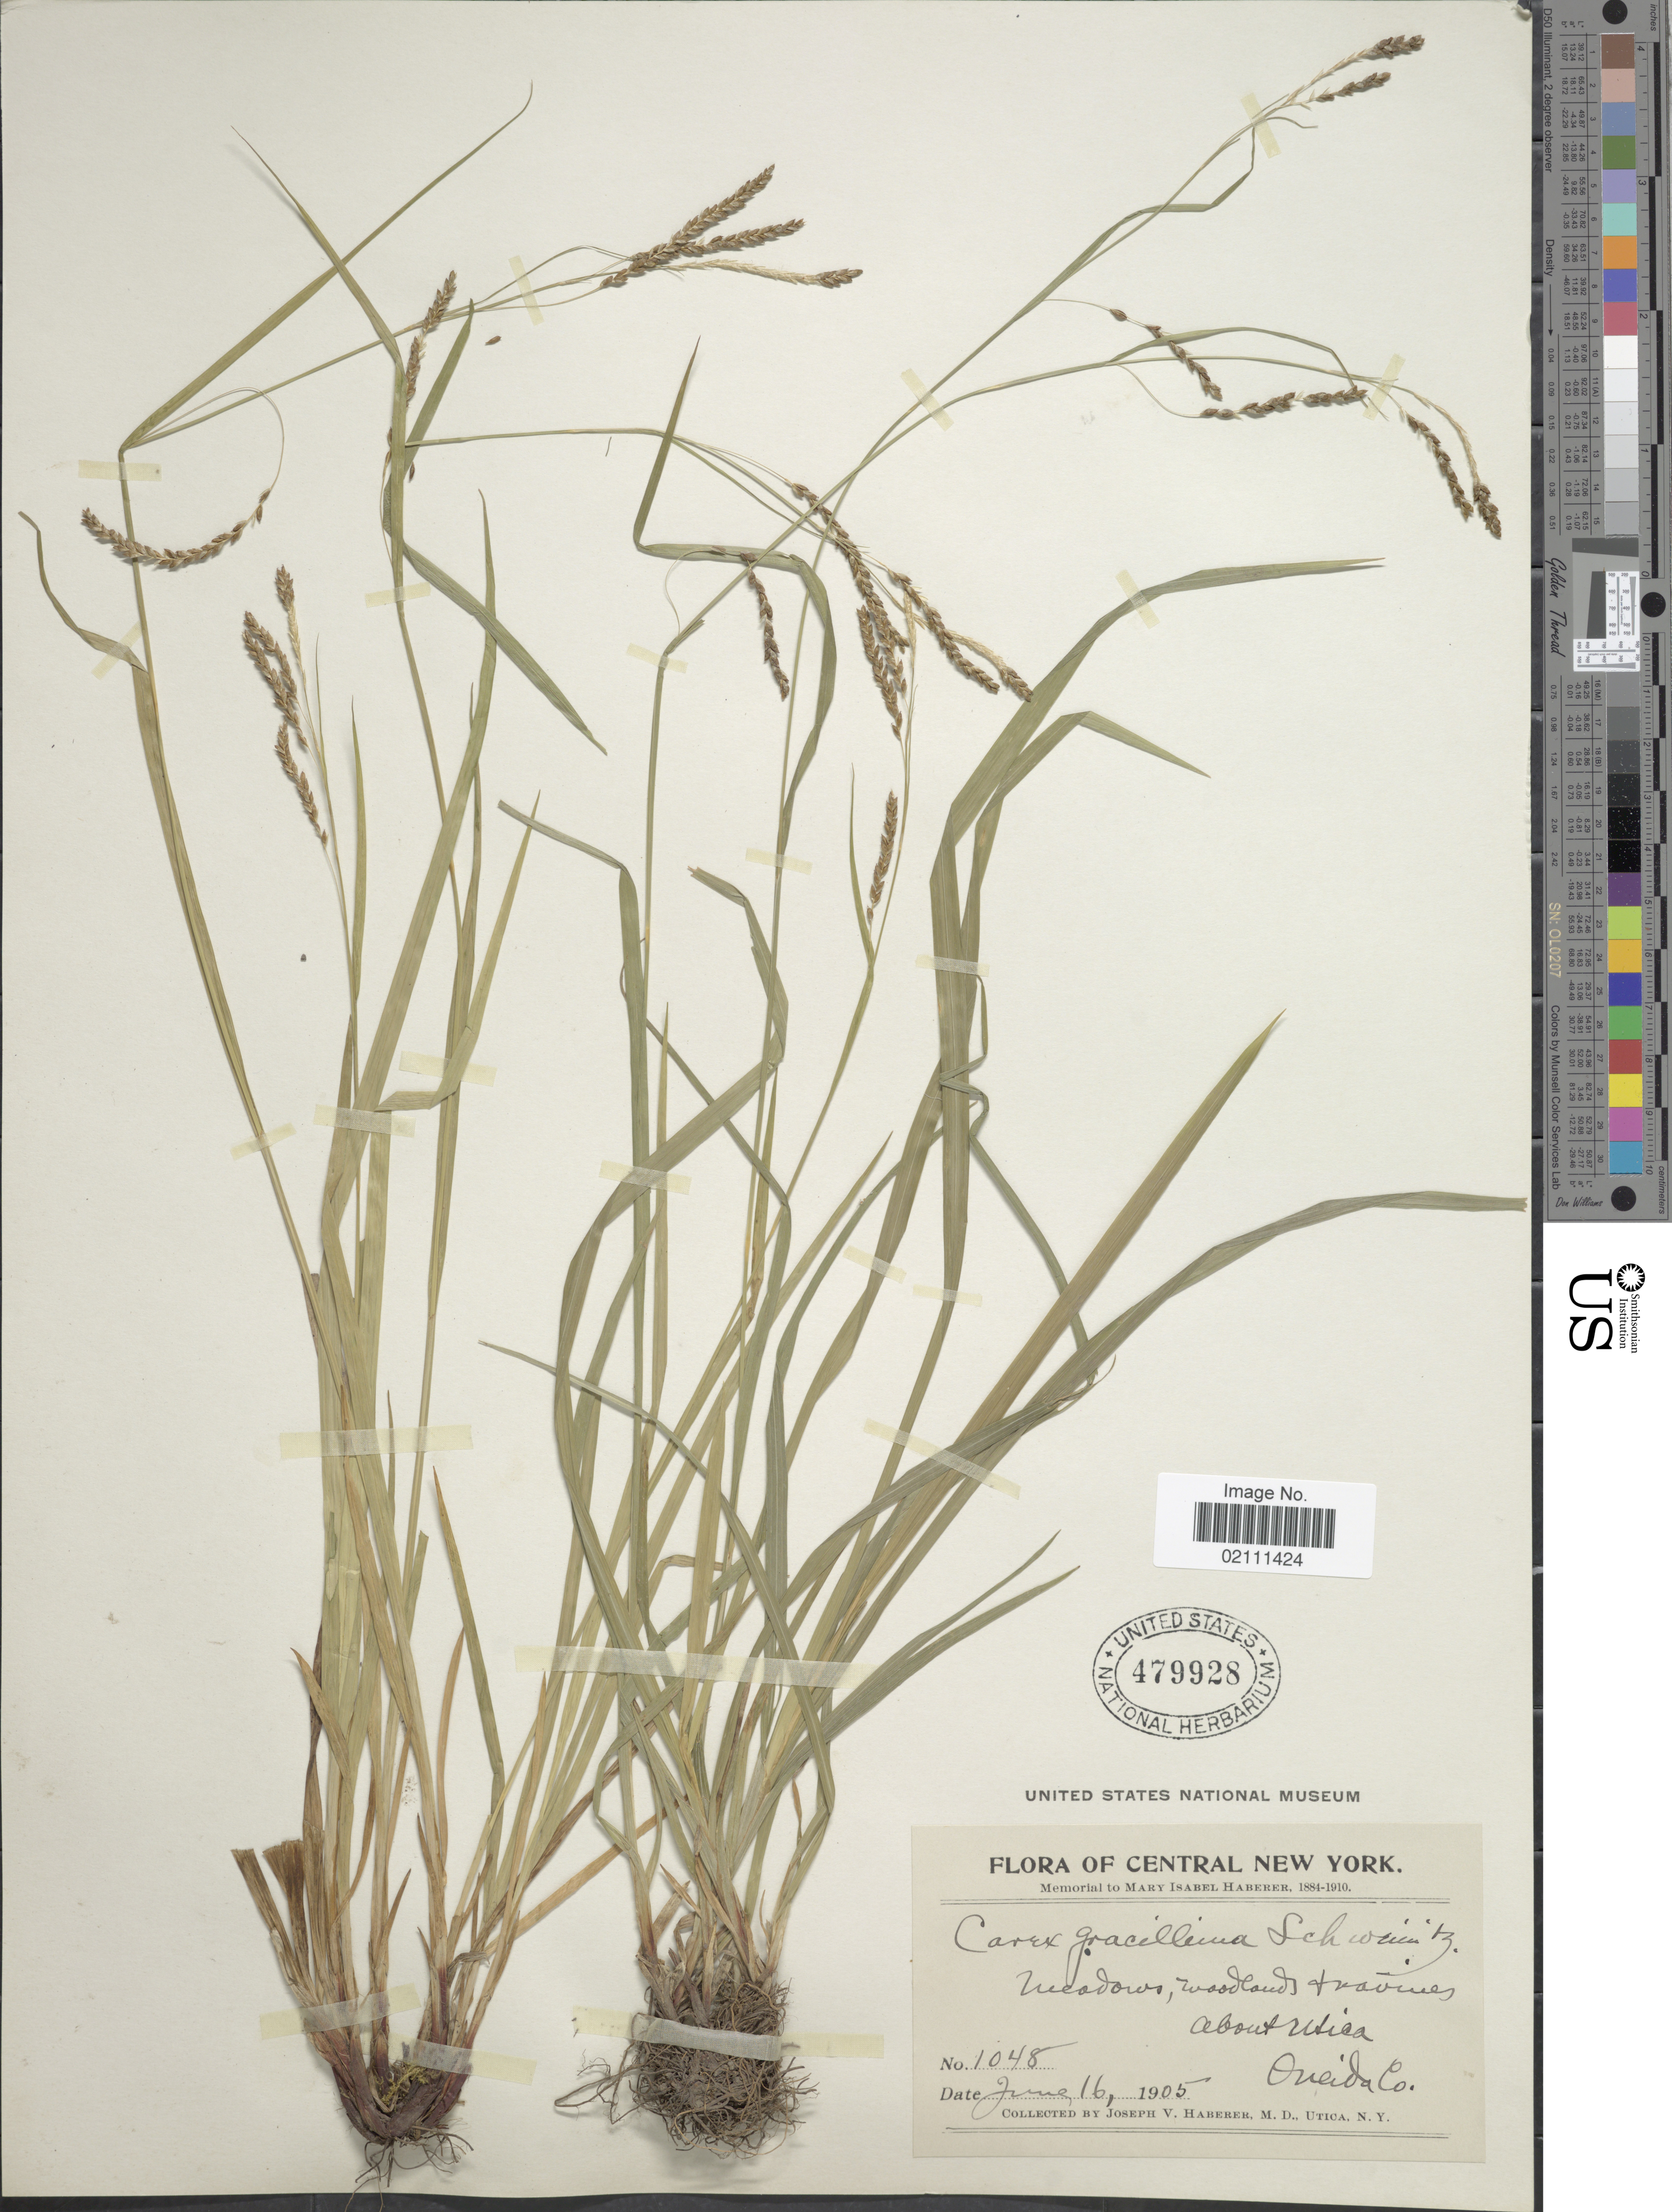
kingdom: Plantae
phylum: Tracheophyta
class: Liliopsida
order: Poales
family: Cyperaceae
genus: Carex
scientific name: Carex gracillima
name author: Schwein.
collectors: J. V. Haberer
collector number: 1048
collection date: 1905-06-16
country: United States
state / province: New York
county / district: Oneida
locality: Central New York, meadows, woodland + ravines, about Utica, Oneida Co.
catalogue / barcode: US 479928